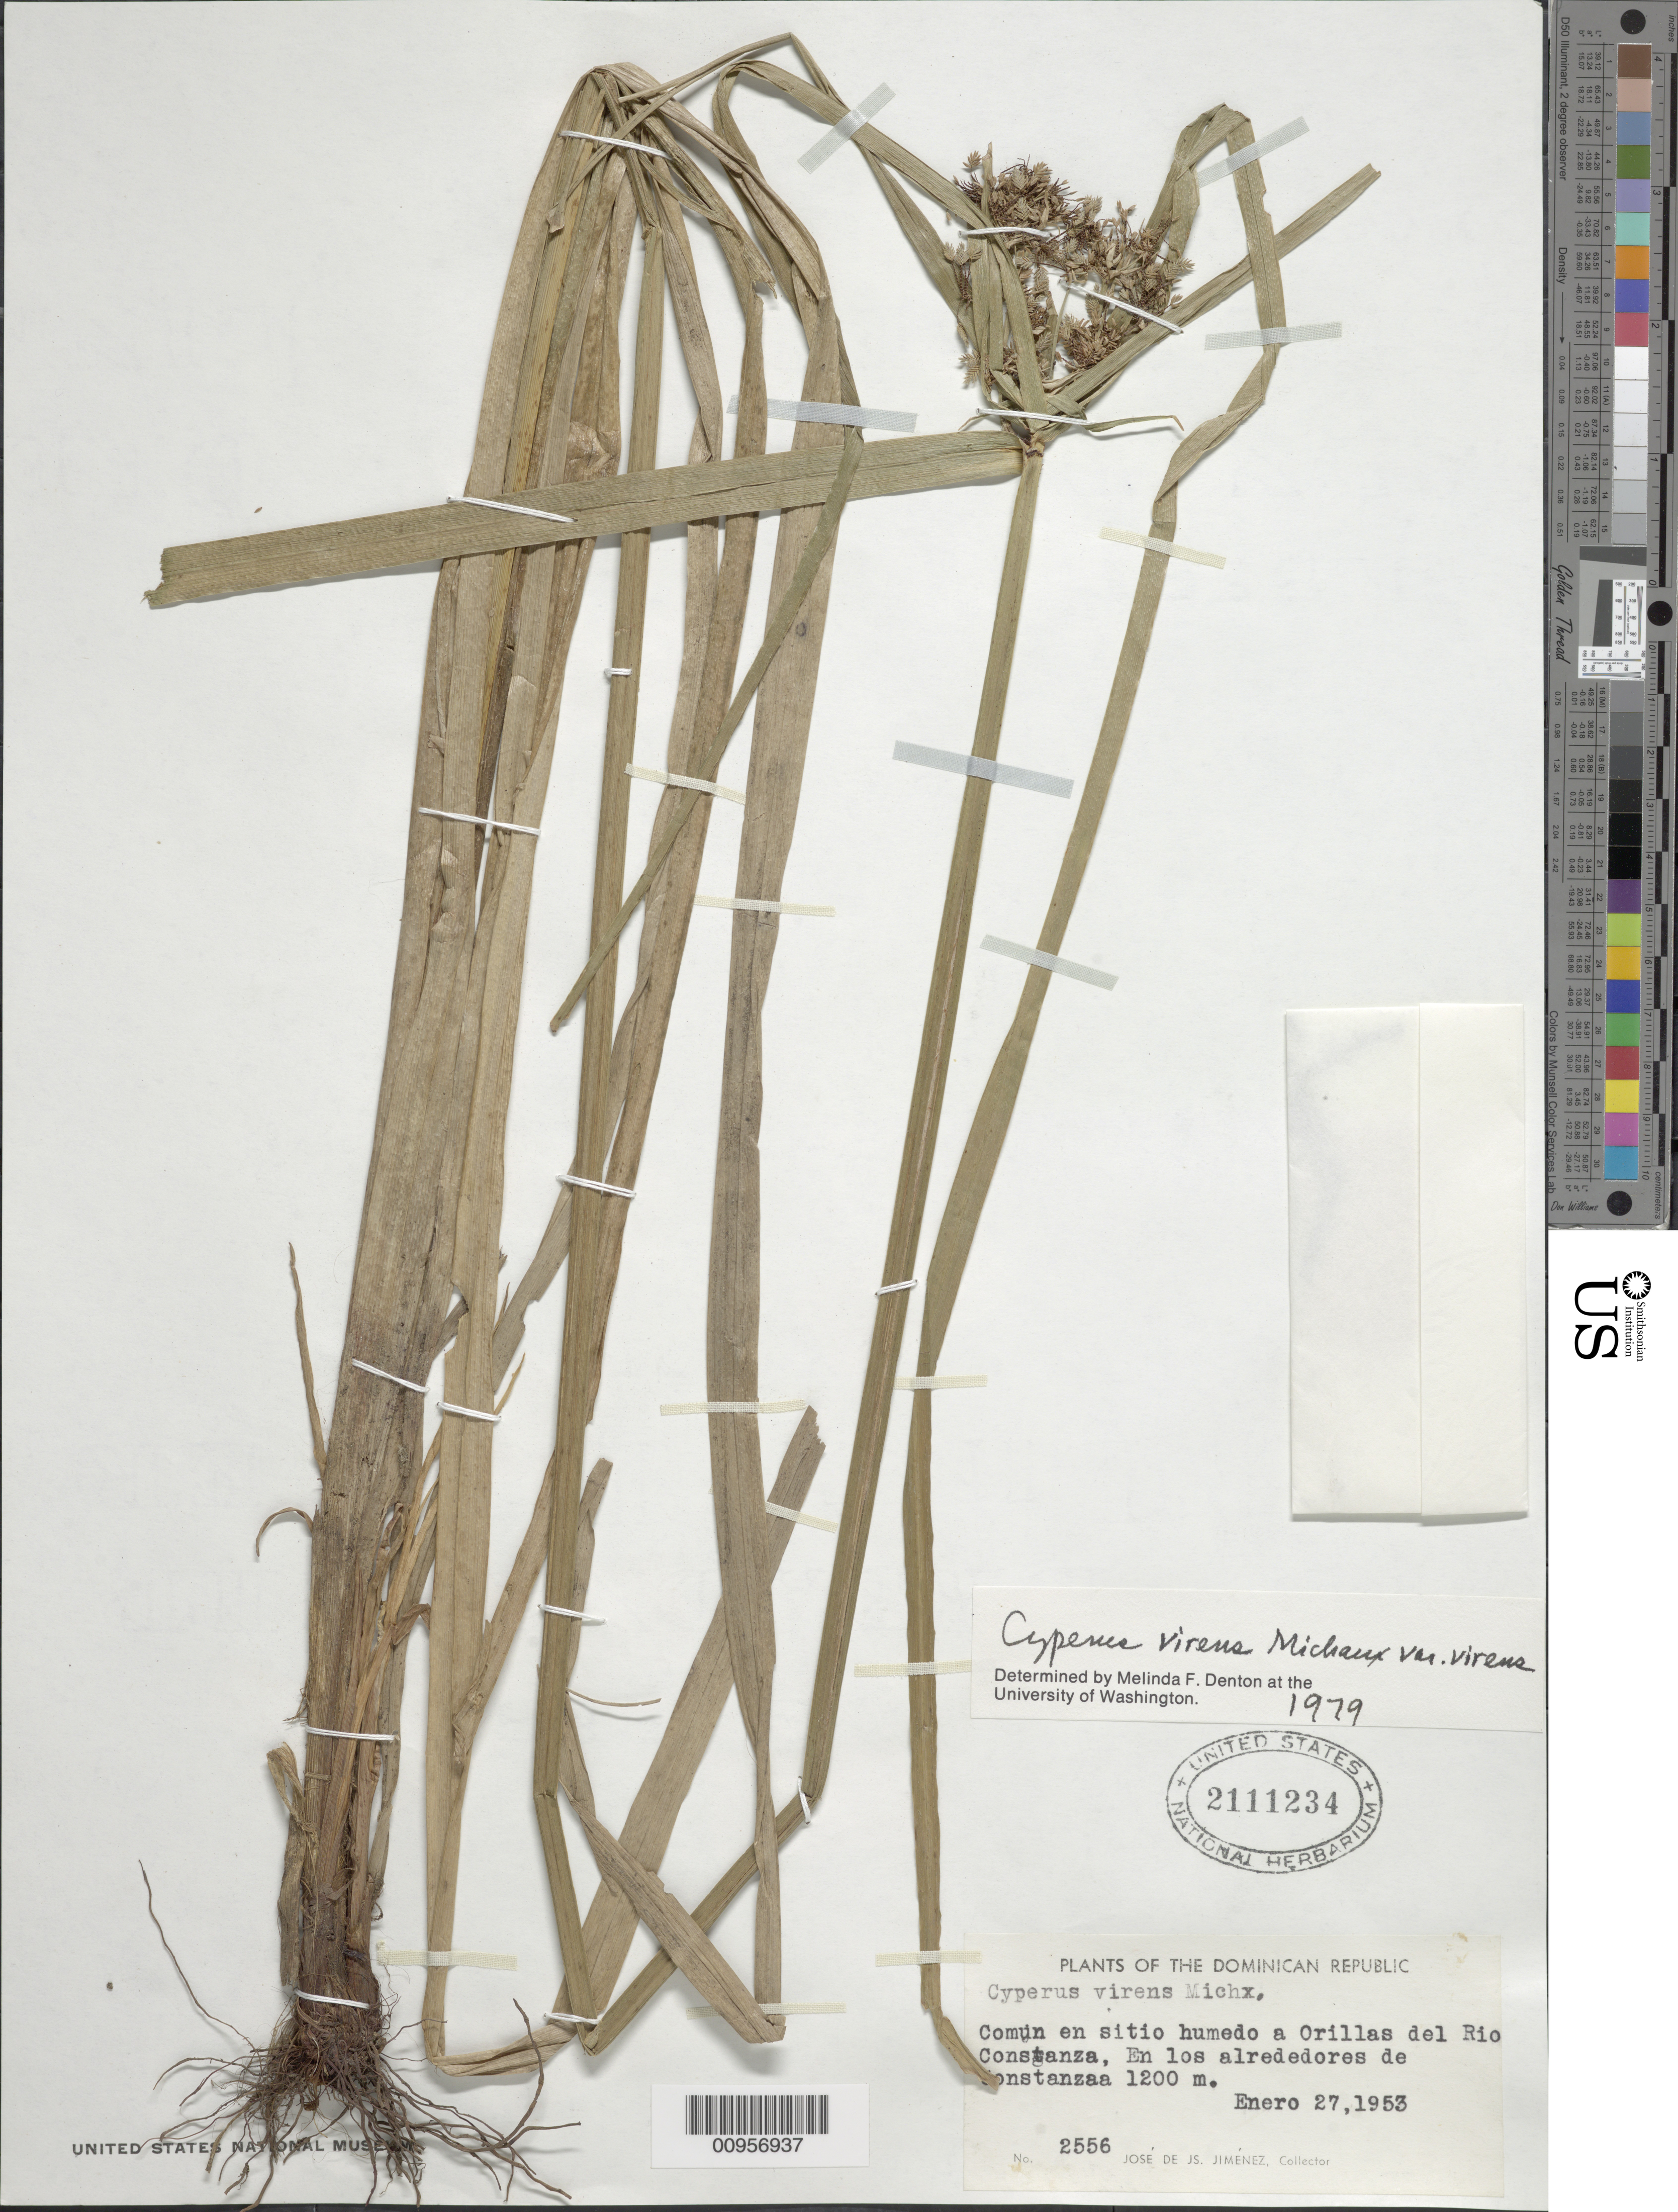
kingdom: Plantae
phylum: Tracheophyta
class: Liliopsida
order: Poales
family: Cyperaceae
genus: Cyperus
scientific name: Cyperus virens var. virens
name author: Michx.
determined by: Denton, M. F.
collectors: J. J. Jiménez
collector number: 2556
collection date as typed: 27 Jan 1953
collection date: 1953-01-27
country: Dominican Republic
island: Hispaniola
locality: A orillas del Rio Constanza, en los alrededores de Constanza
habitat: En sitio humedo a orillas del rio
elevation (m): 1200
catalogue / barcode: US 2111234